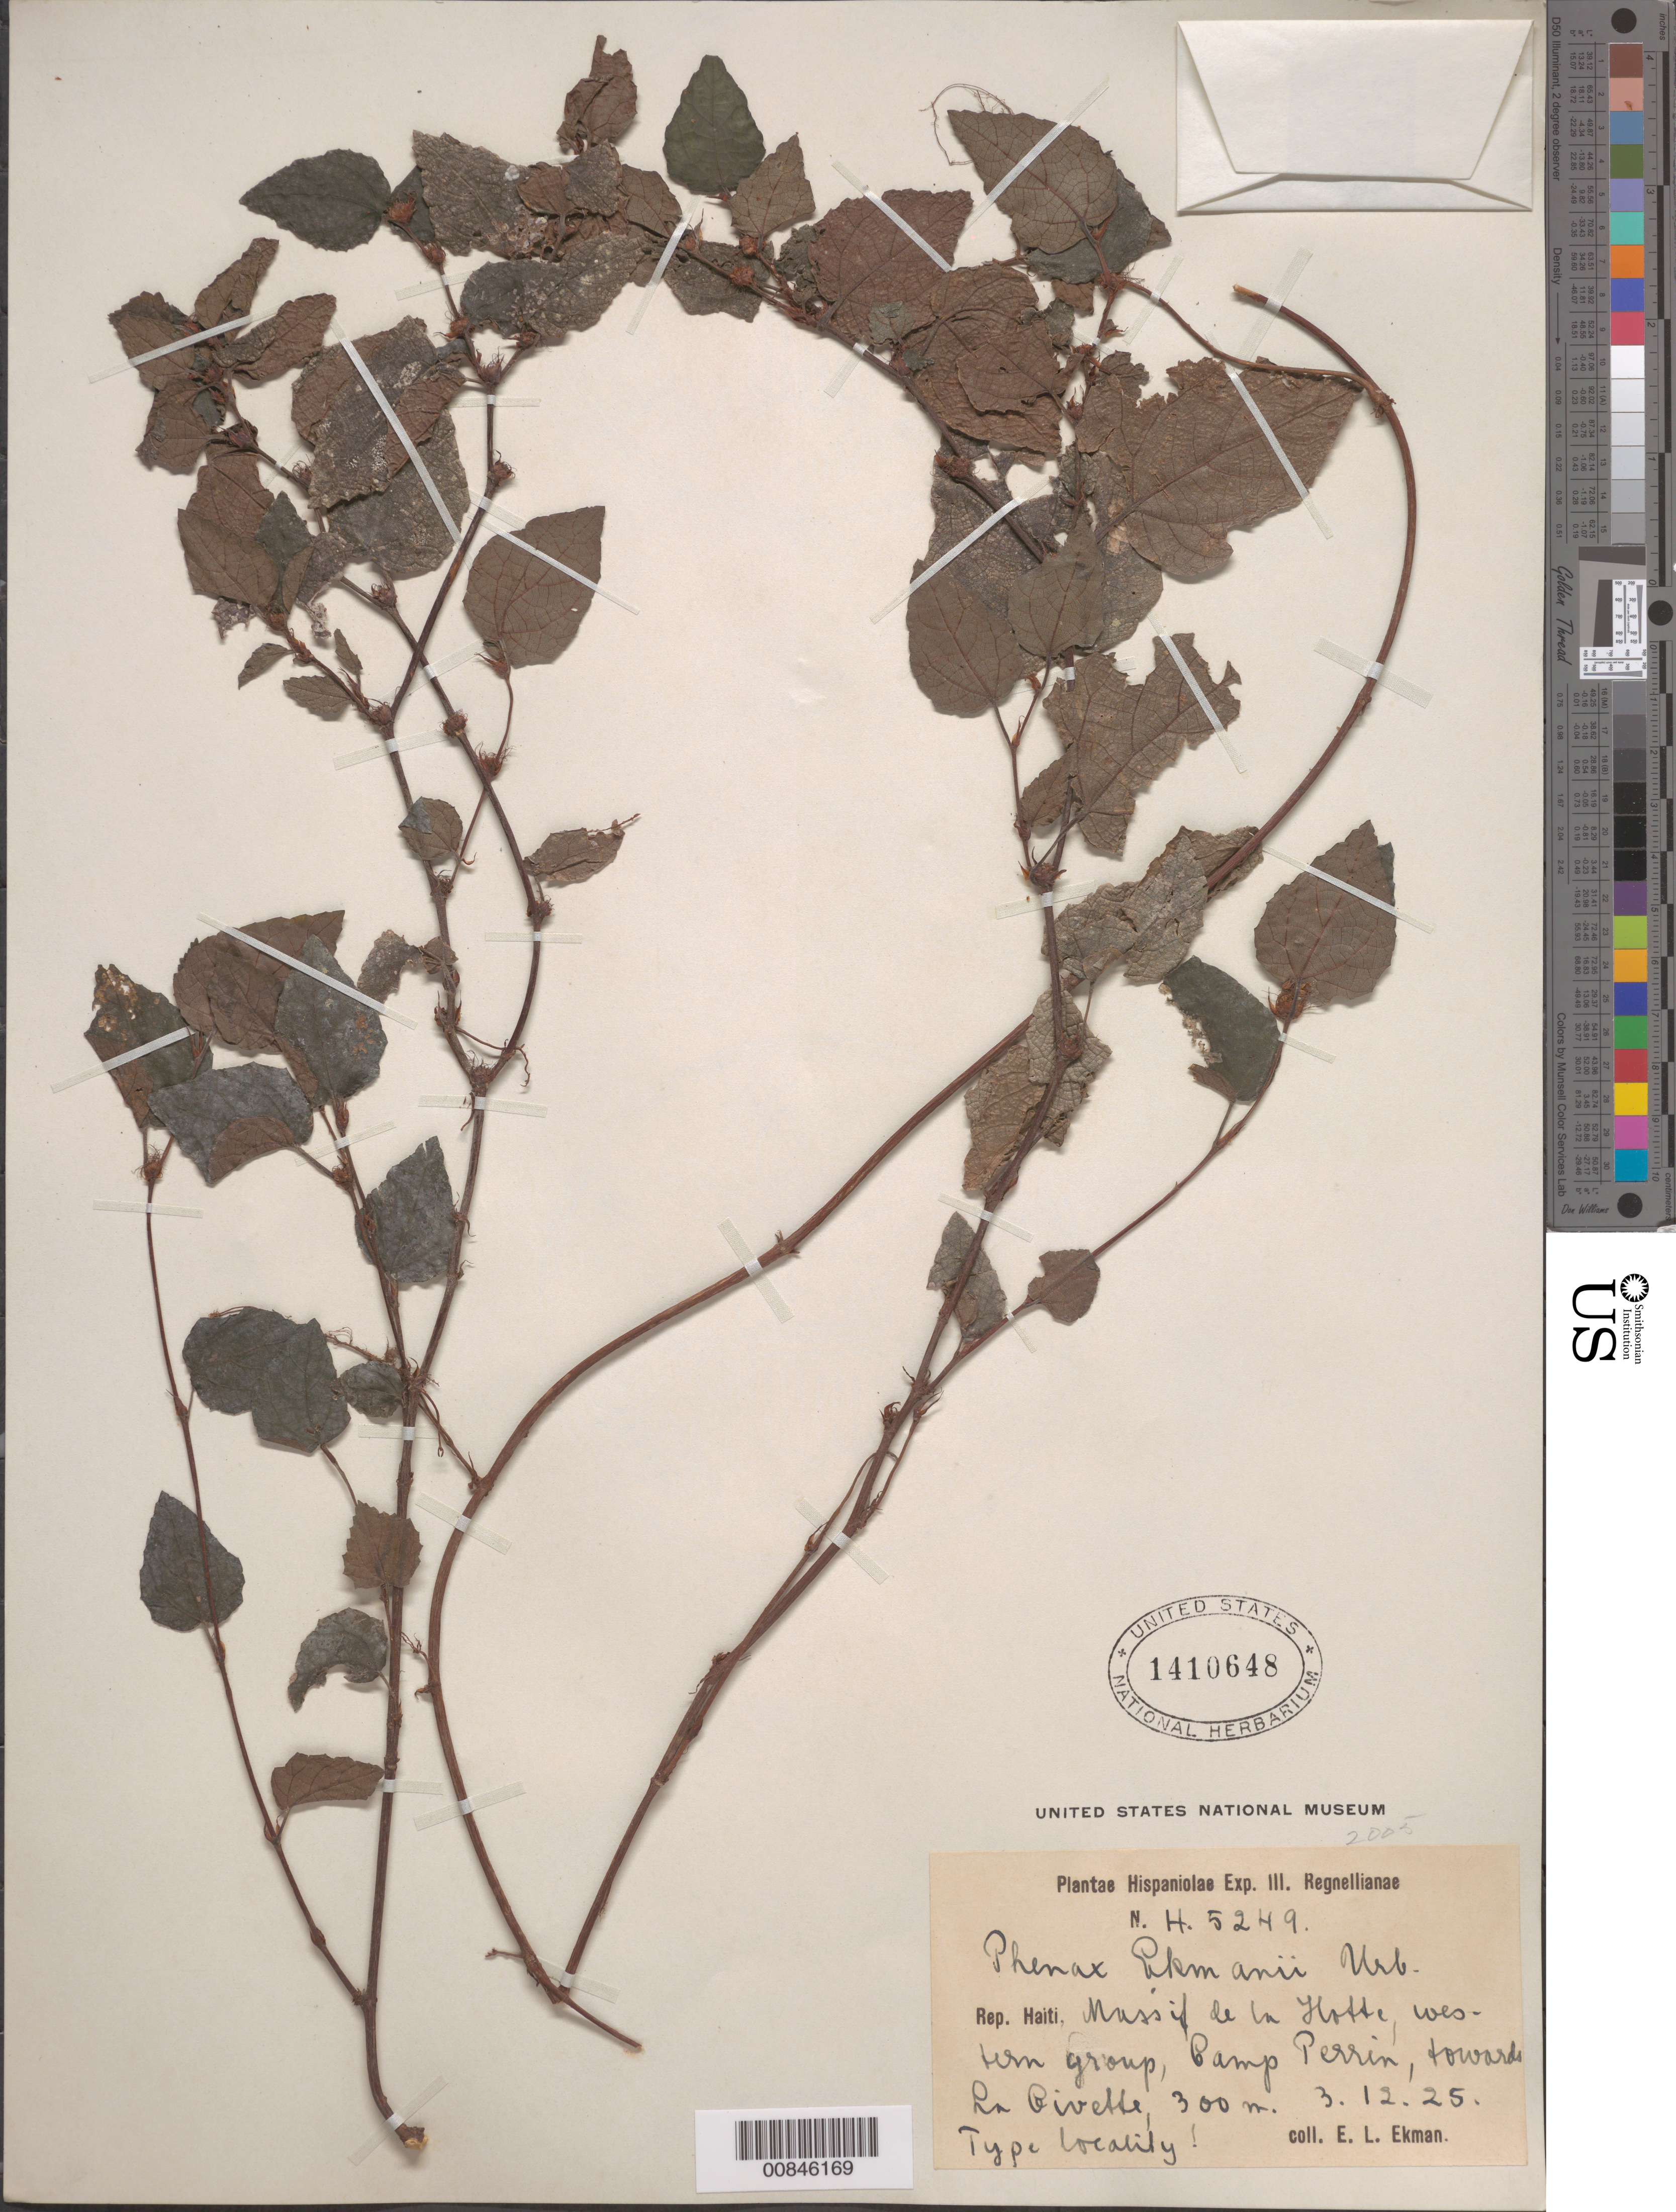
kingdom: Plantae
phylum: Tracheophyta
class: Magnoliopsida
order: Rosales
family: Urticaceae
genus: Phenax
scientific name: Phenax ekmanii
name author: Urb.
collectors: E. L. Ekman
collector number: H 5249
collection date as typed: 03 Dec 1925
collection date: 1925-12-03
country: Haiti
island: Hispaniola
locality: Massif de la Hotte, western group, Camp-Perrin, towards La Civette.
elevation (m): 300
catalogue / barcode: US 1410648